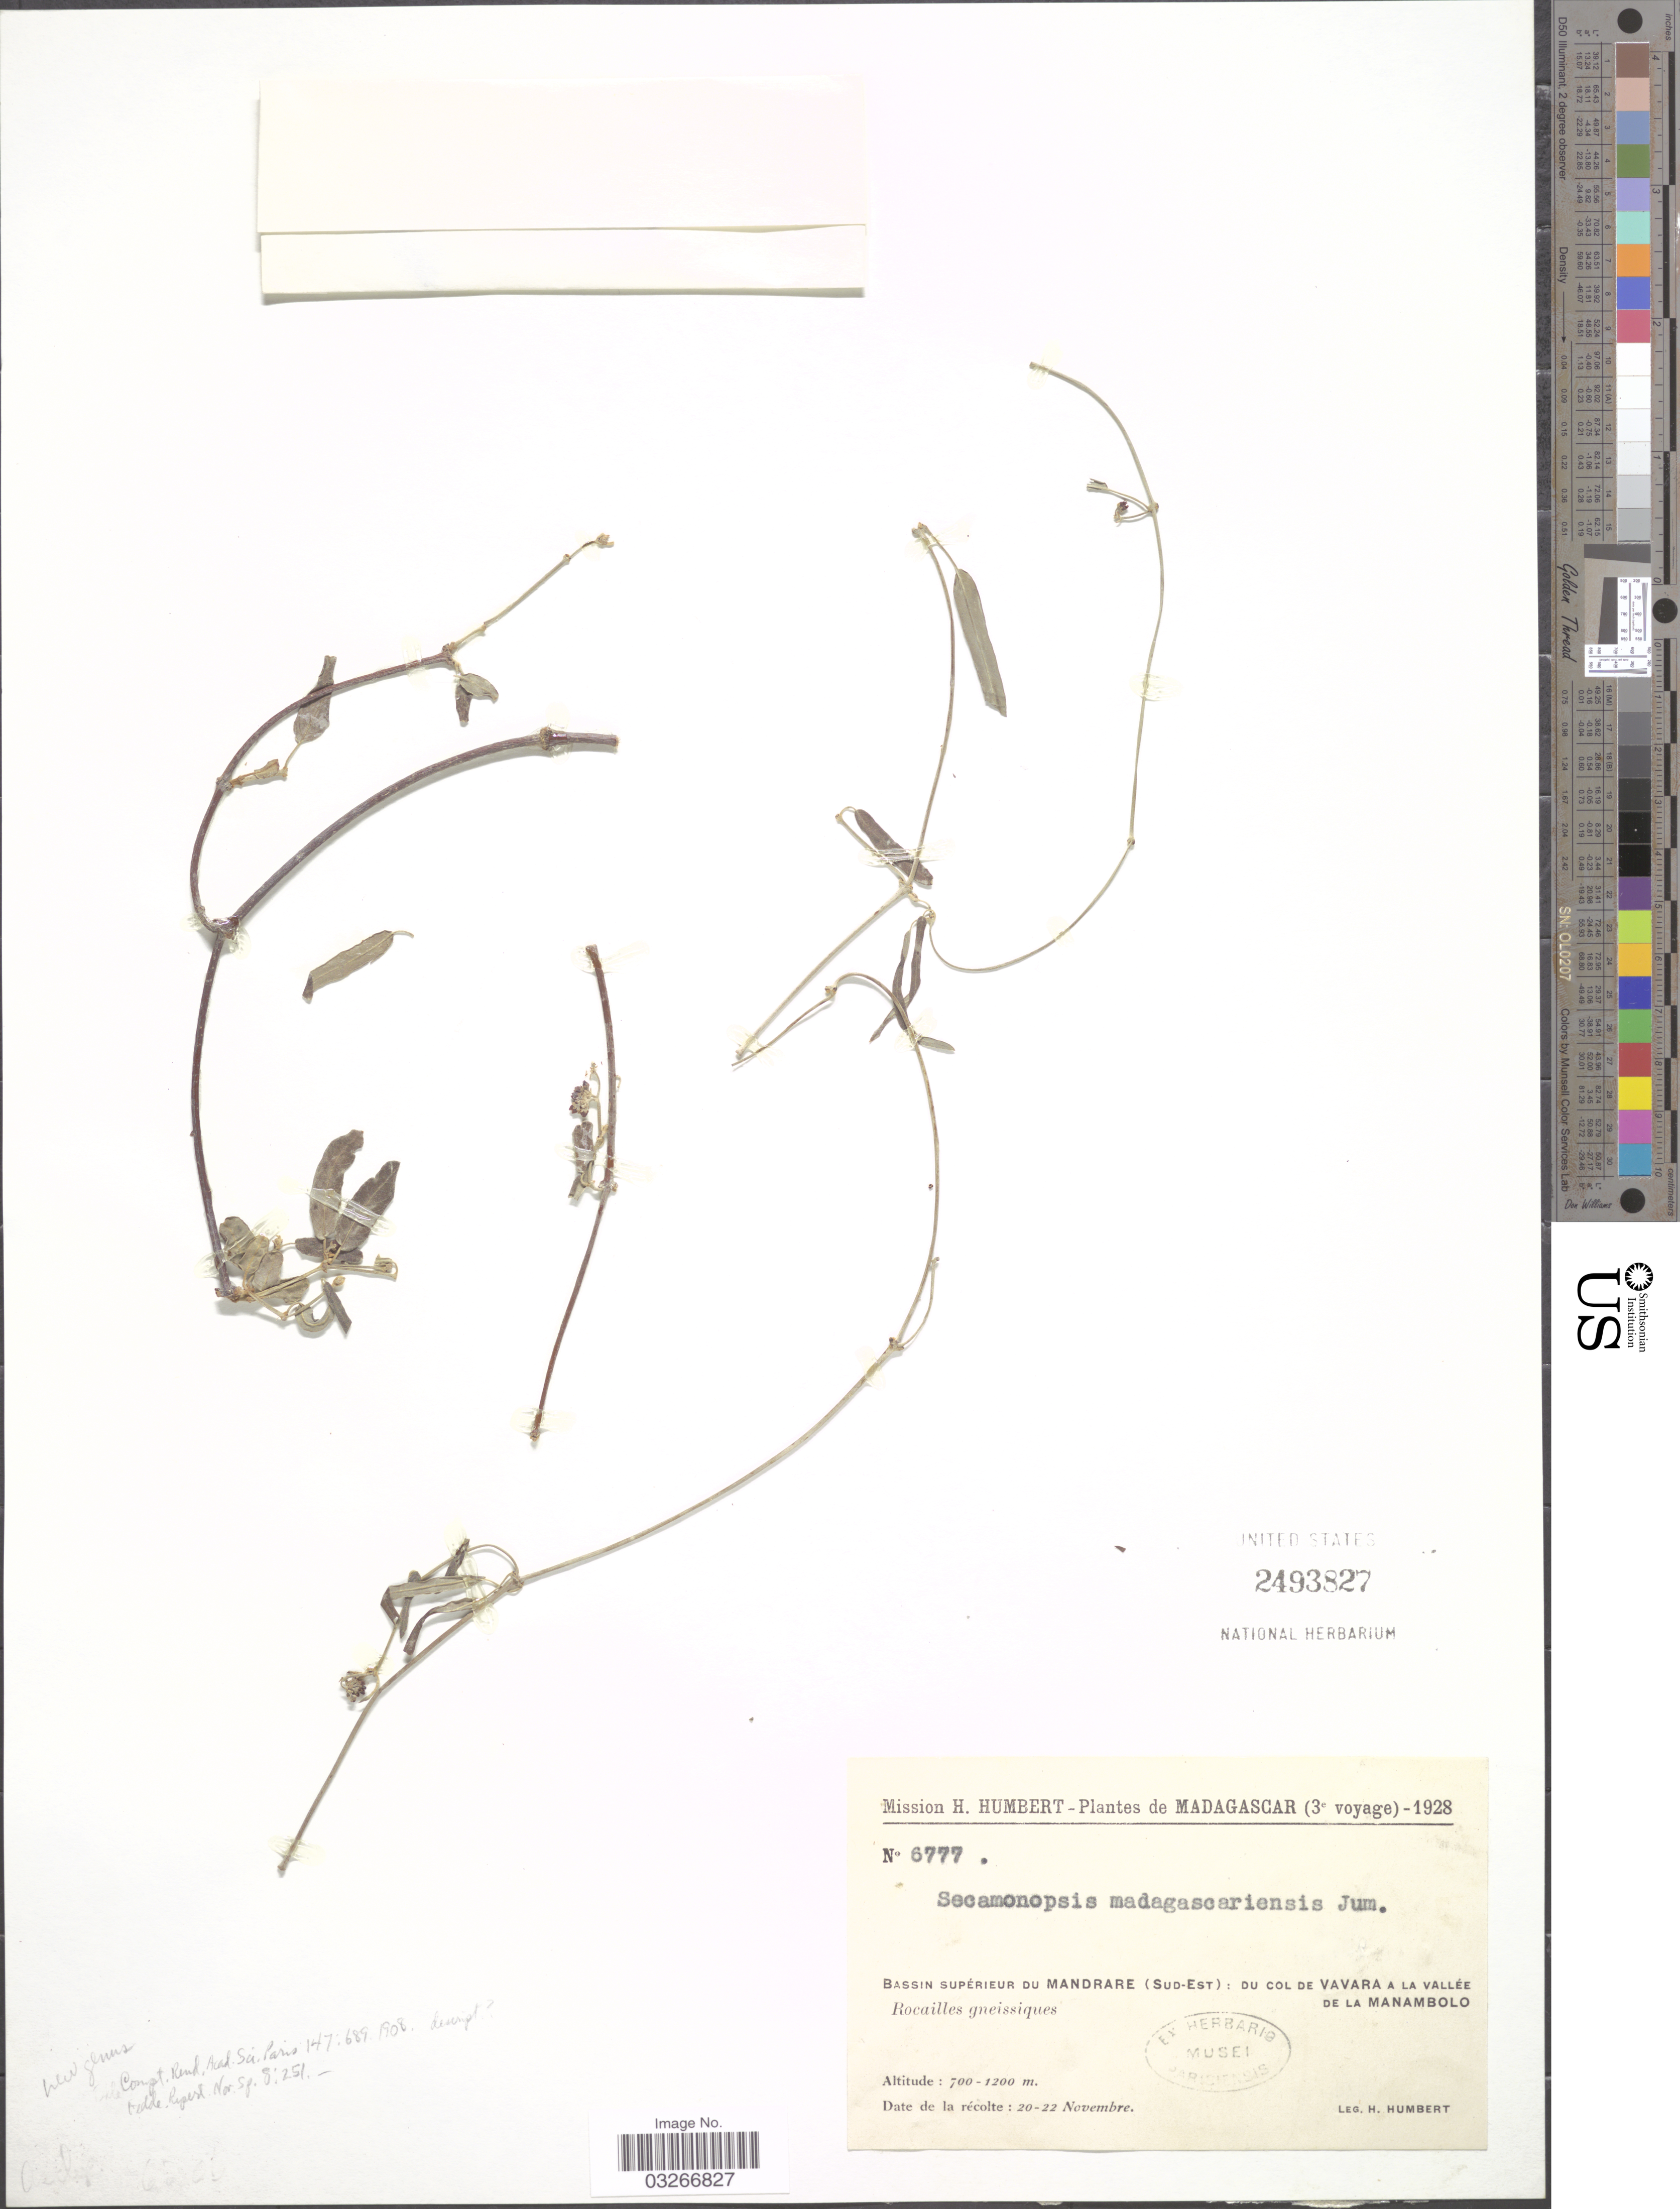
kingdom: Plantae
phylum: Tracheophyta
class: Magnoliopsida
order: Gentianales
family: Apocynaceae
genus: Secamonopsis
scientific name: Secamonopsis madagascariensis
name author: Jum.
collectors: H. Humbert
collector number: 6777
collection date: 1928-11-20/1928-11-22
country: Madagascar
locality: Bassin Supérieur du Mandrare (Sud-Est): Du Col de Vavara a La Vallée de La Manambolo.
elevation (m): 700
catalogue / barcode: US 2493827